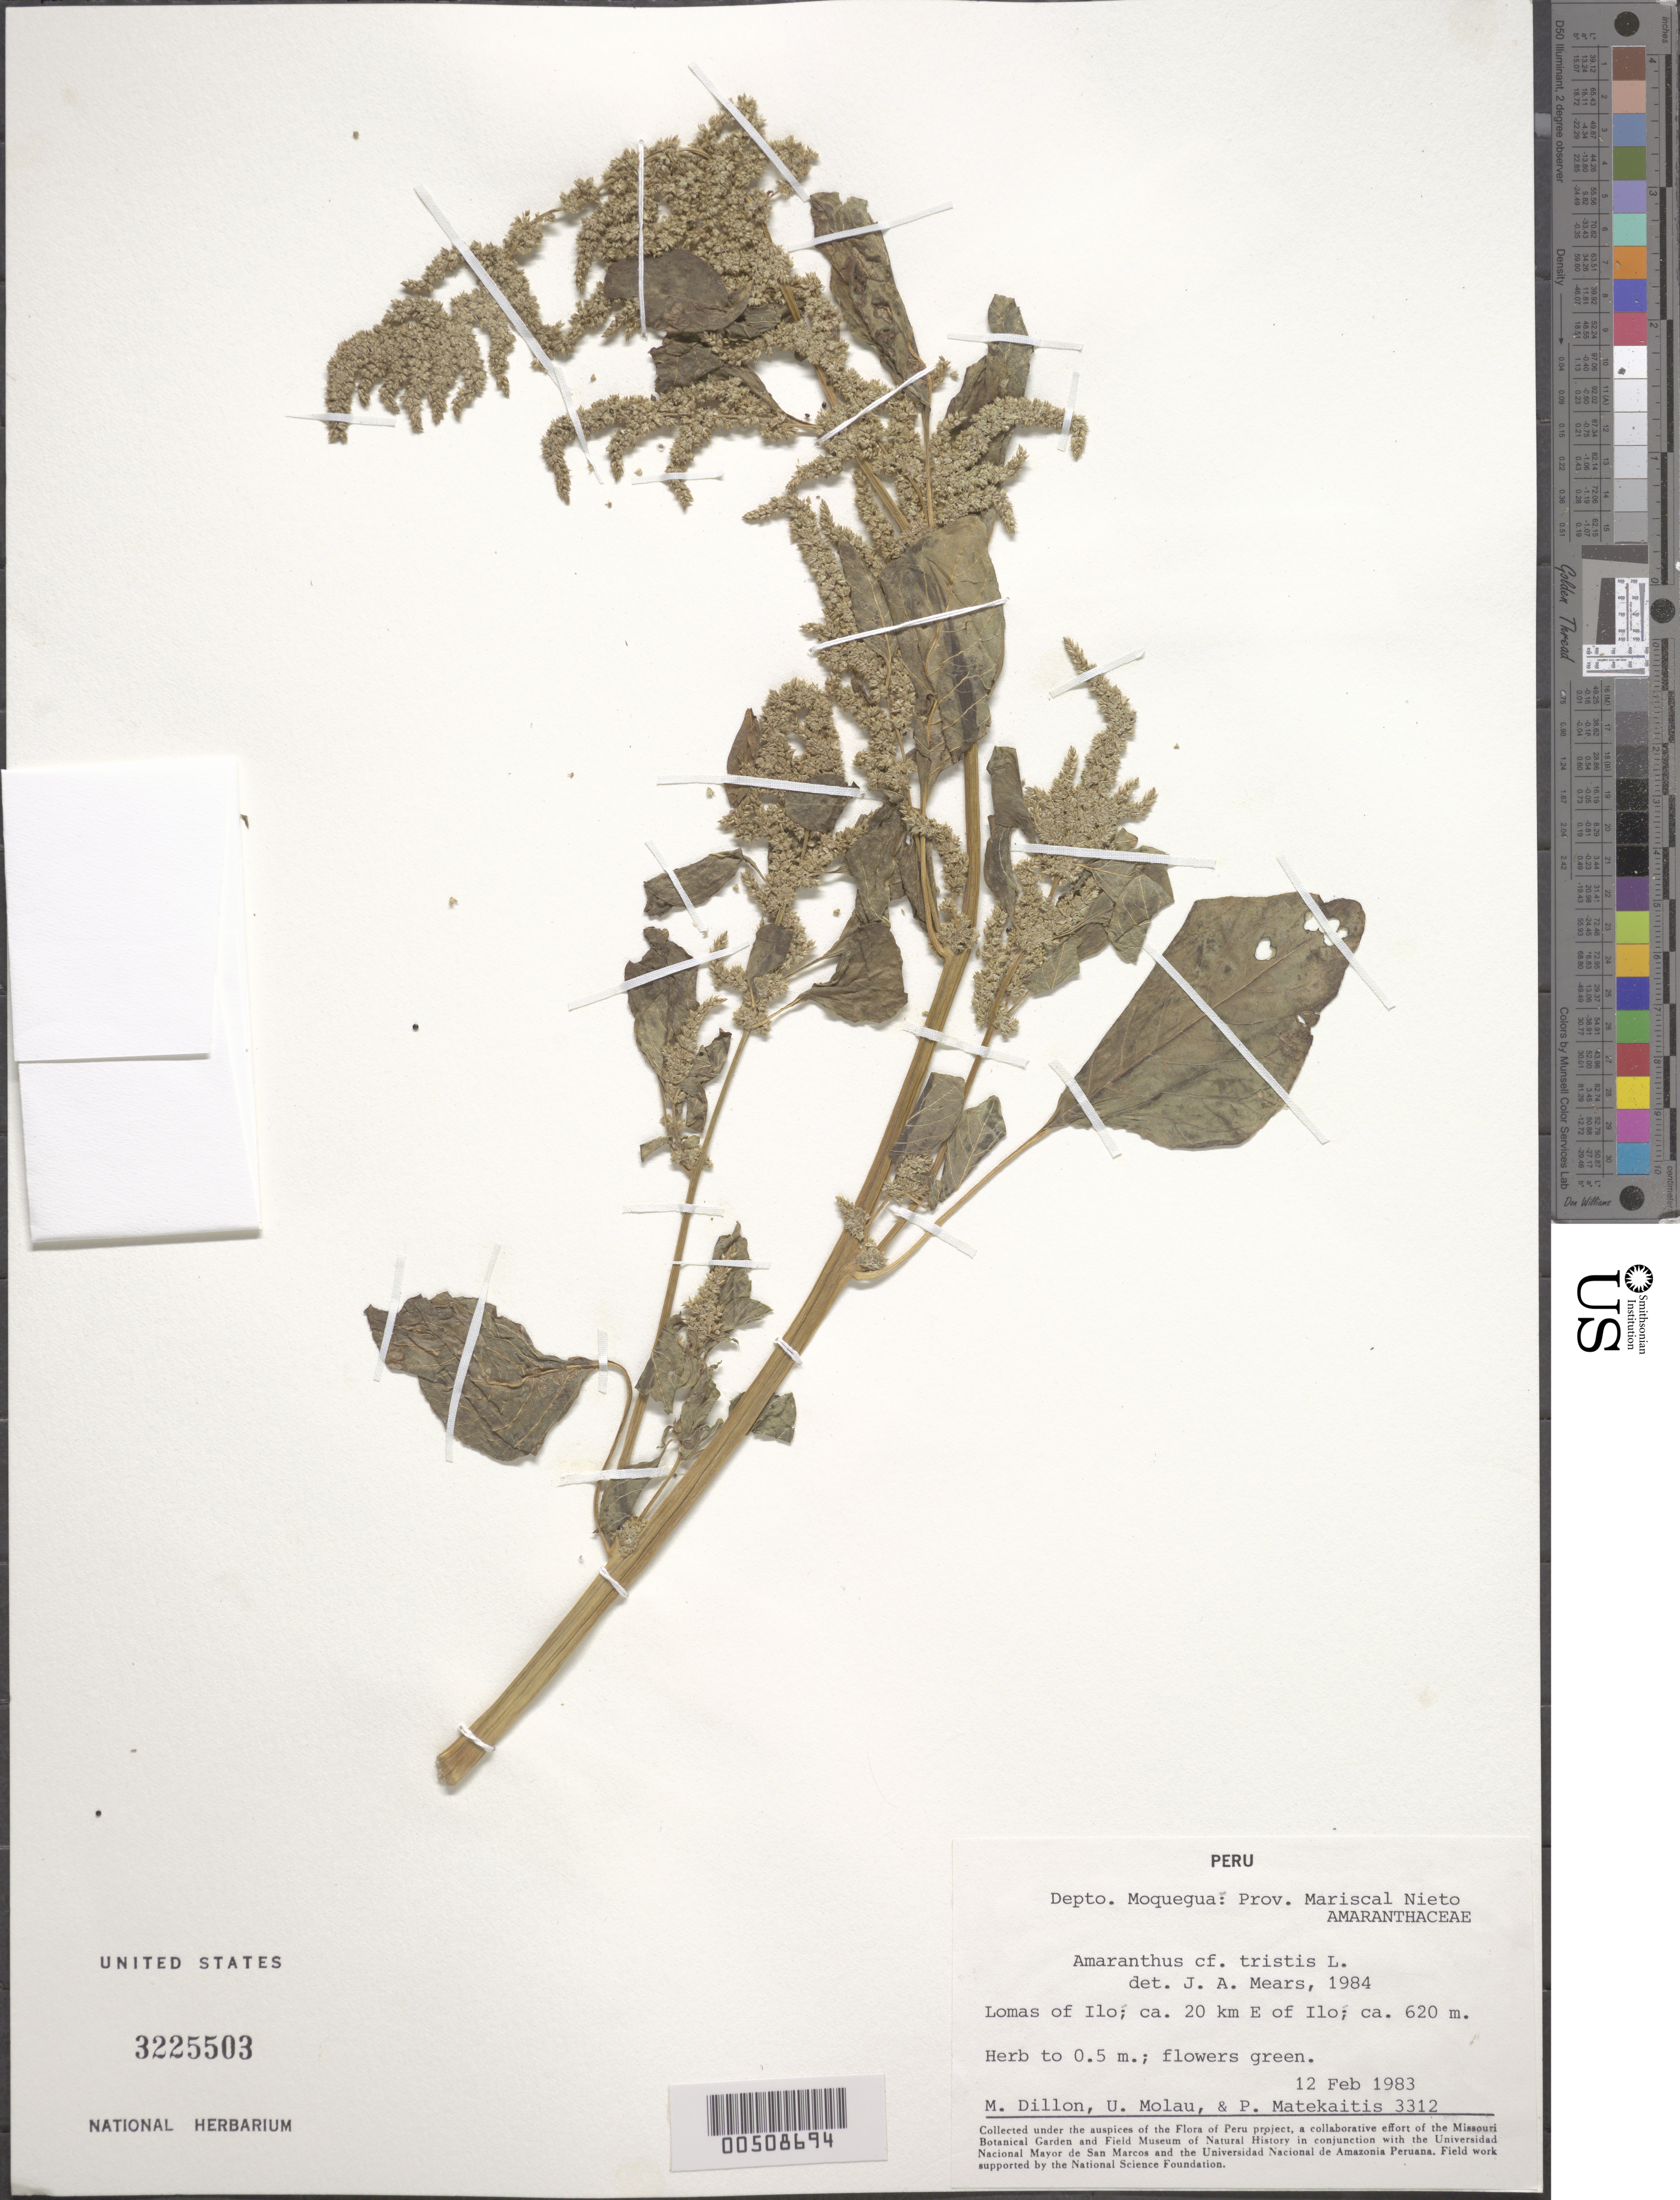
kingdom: Plantae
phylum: Tracheophyta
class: Magnoliopsida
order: Caryophyllales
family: Amaranthaceae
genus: Amaranthus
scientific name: Amaranthus tristis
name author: L.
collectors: M. O. Dillon, U. Molau & P. Matekaitis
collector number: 3312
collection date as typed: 12 Feb 1983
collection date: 1983-02-12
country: Peru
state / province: Moquegua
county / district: Mariscal Nieto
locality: Lomas of ilo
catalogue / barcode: US 3225503